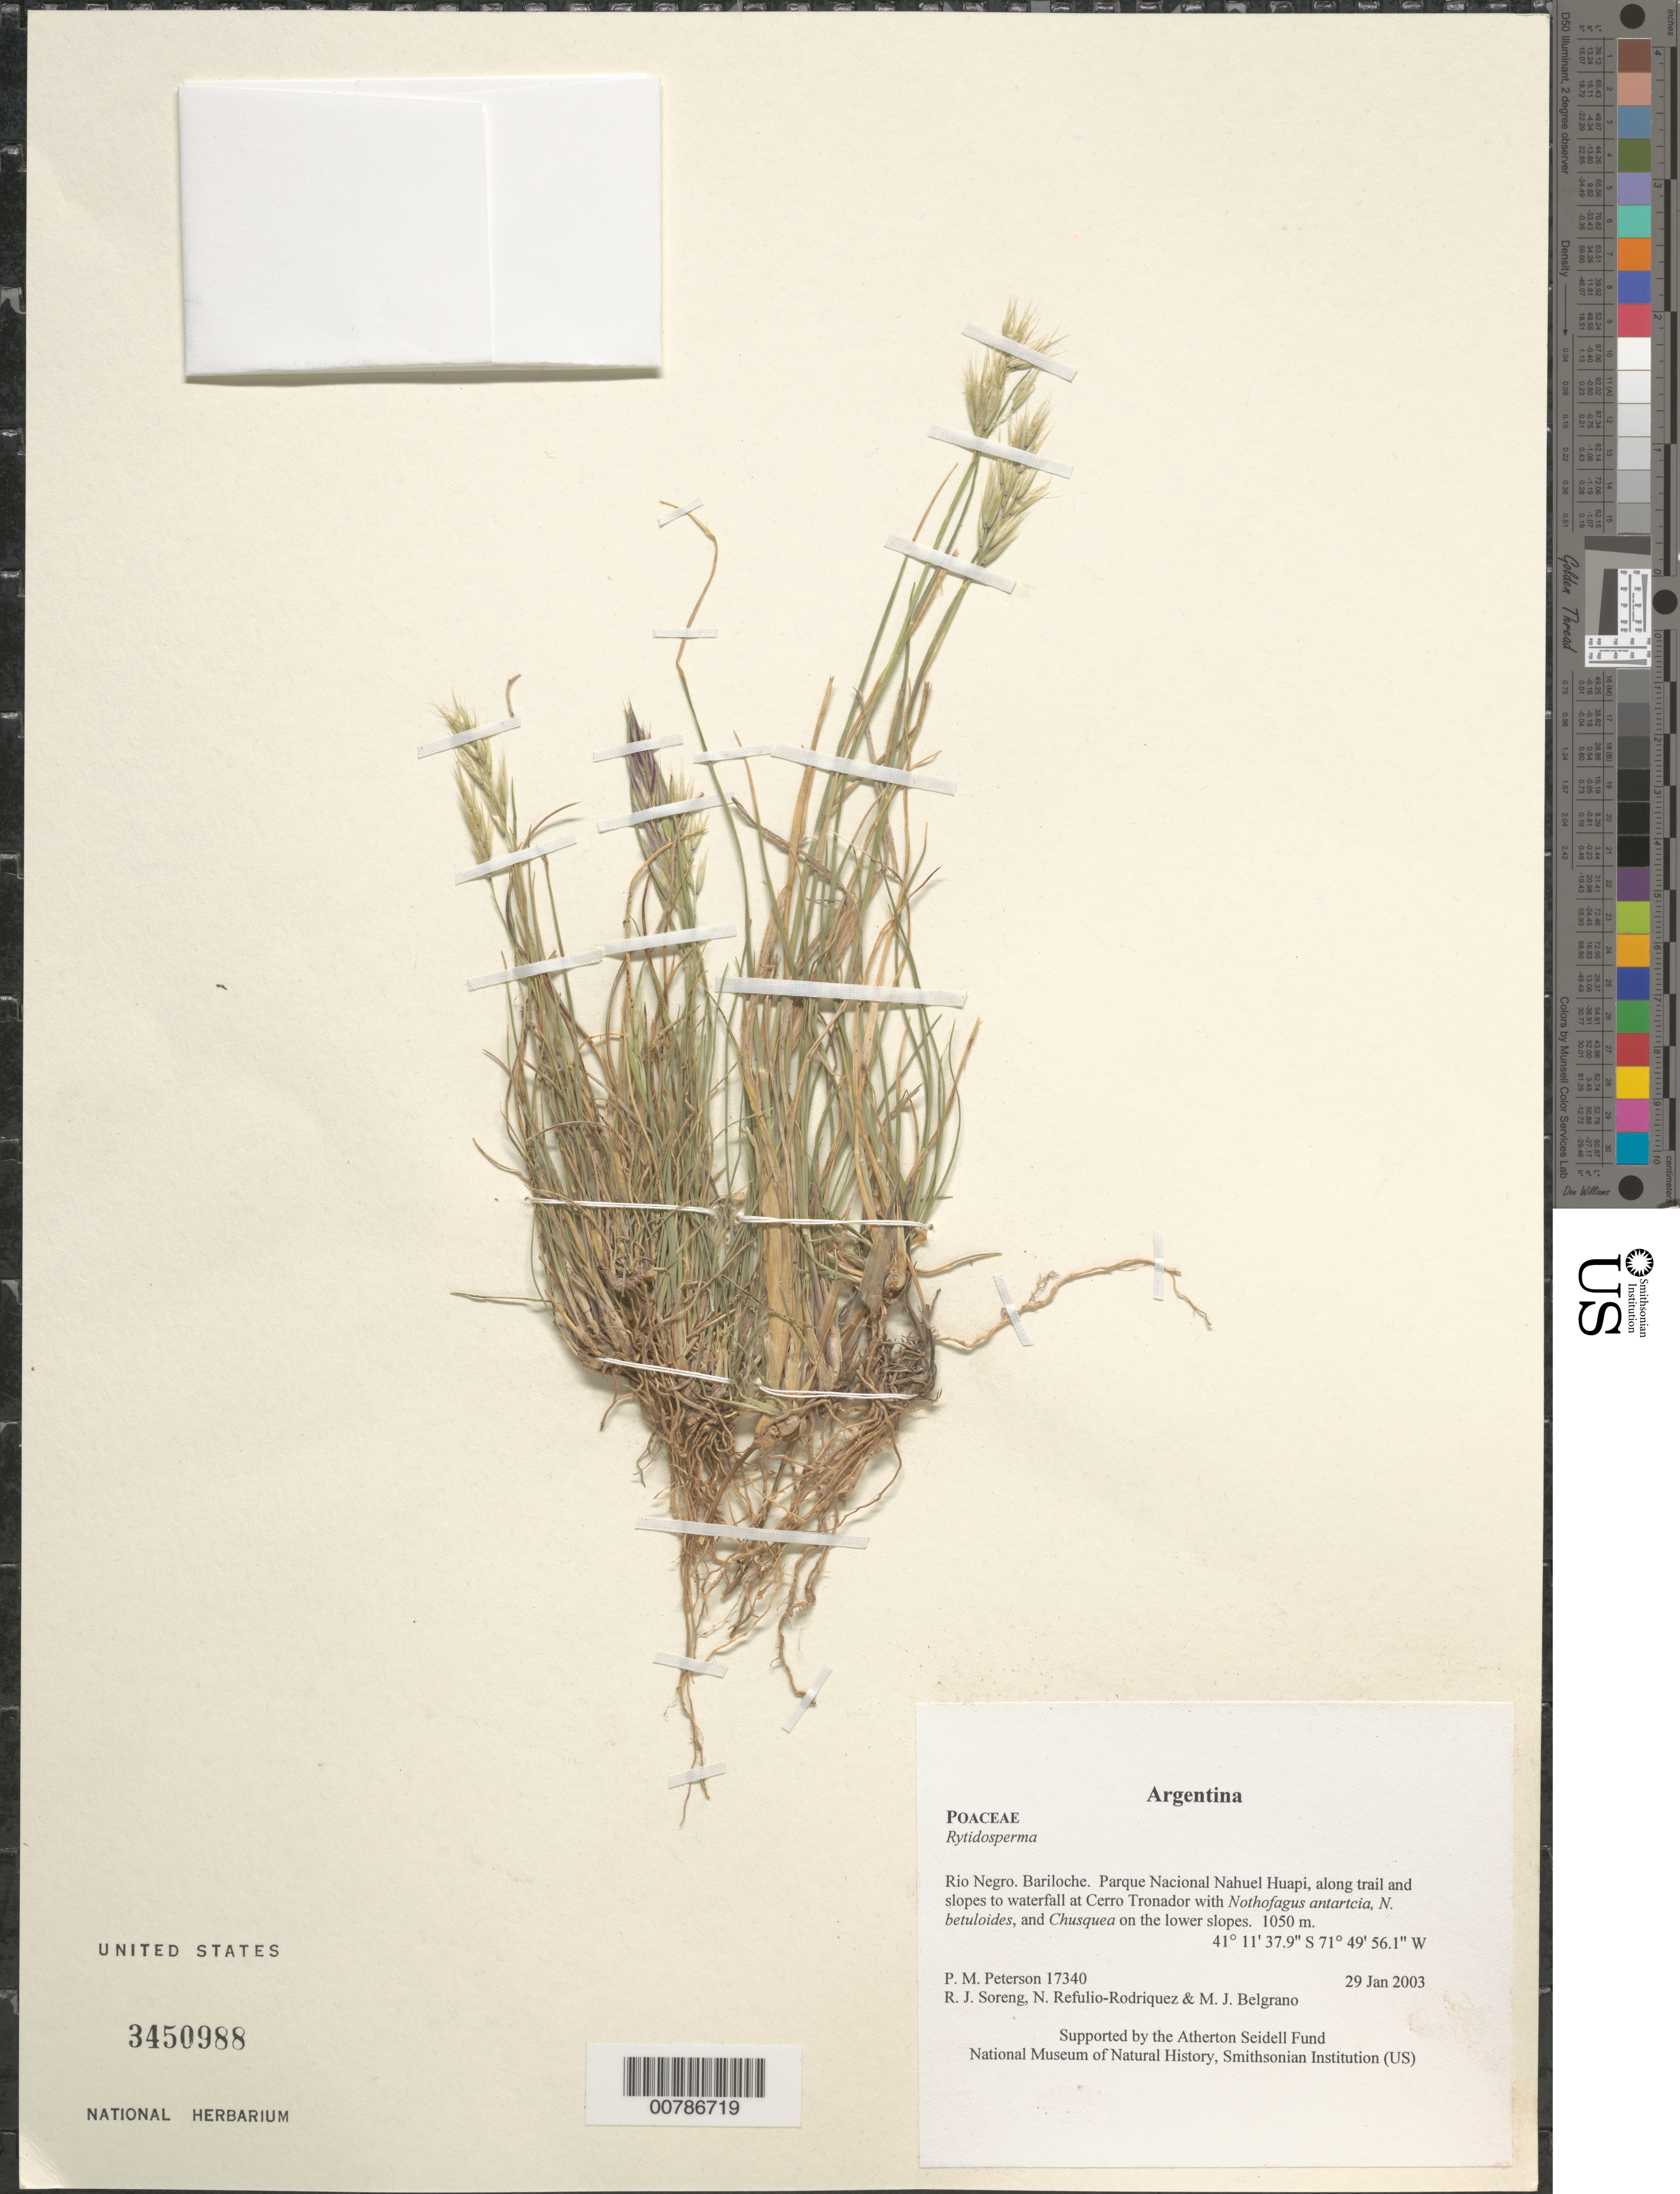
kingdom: Plantae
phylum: Tracheophyta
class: Liliopsida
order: Poales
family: Poaceae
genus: Rytidosperma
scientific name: Rytidosperma sp.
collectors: P. M. Peterson, R. J. Soreng, N. Refulio-Rodríguez & M. Belgrano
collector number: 17340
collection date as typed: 29 Jan 2003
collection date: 2003-01-29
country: Argentina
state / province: Rio Negro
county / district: Bariloche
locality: Parque Nacional Nahuel Huapi, along trail and slopes to waterfall at Cerro Tronador with Nothofagus antartcia, N. betuloides, and Chusquea on the lower slopes.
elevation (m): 1050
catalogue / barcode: US 3450988